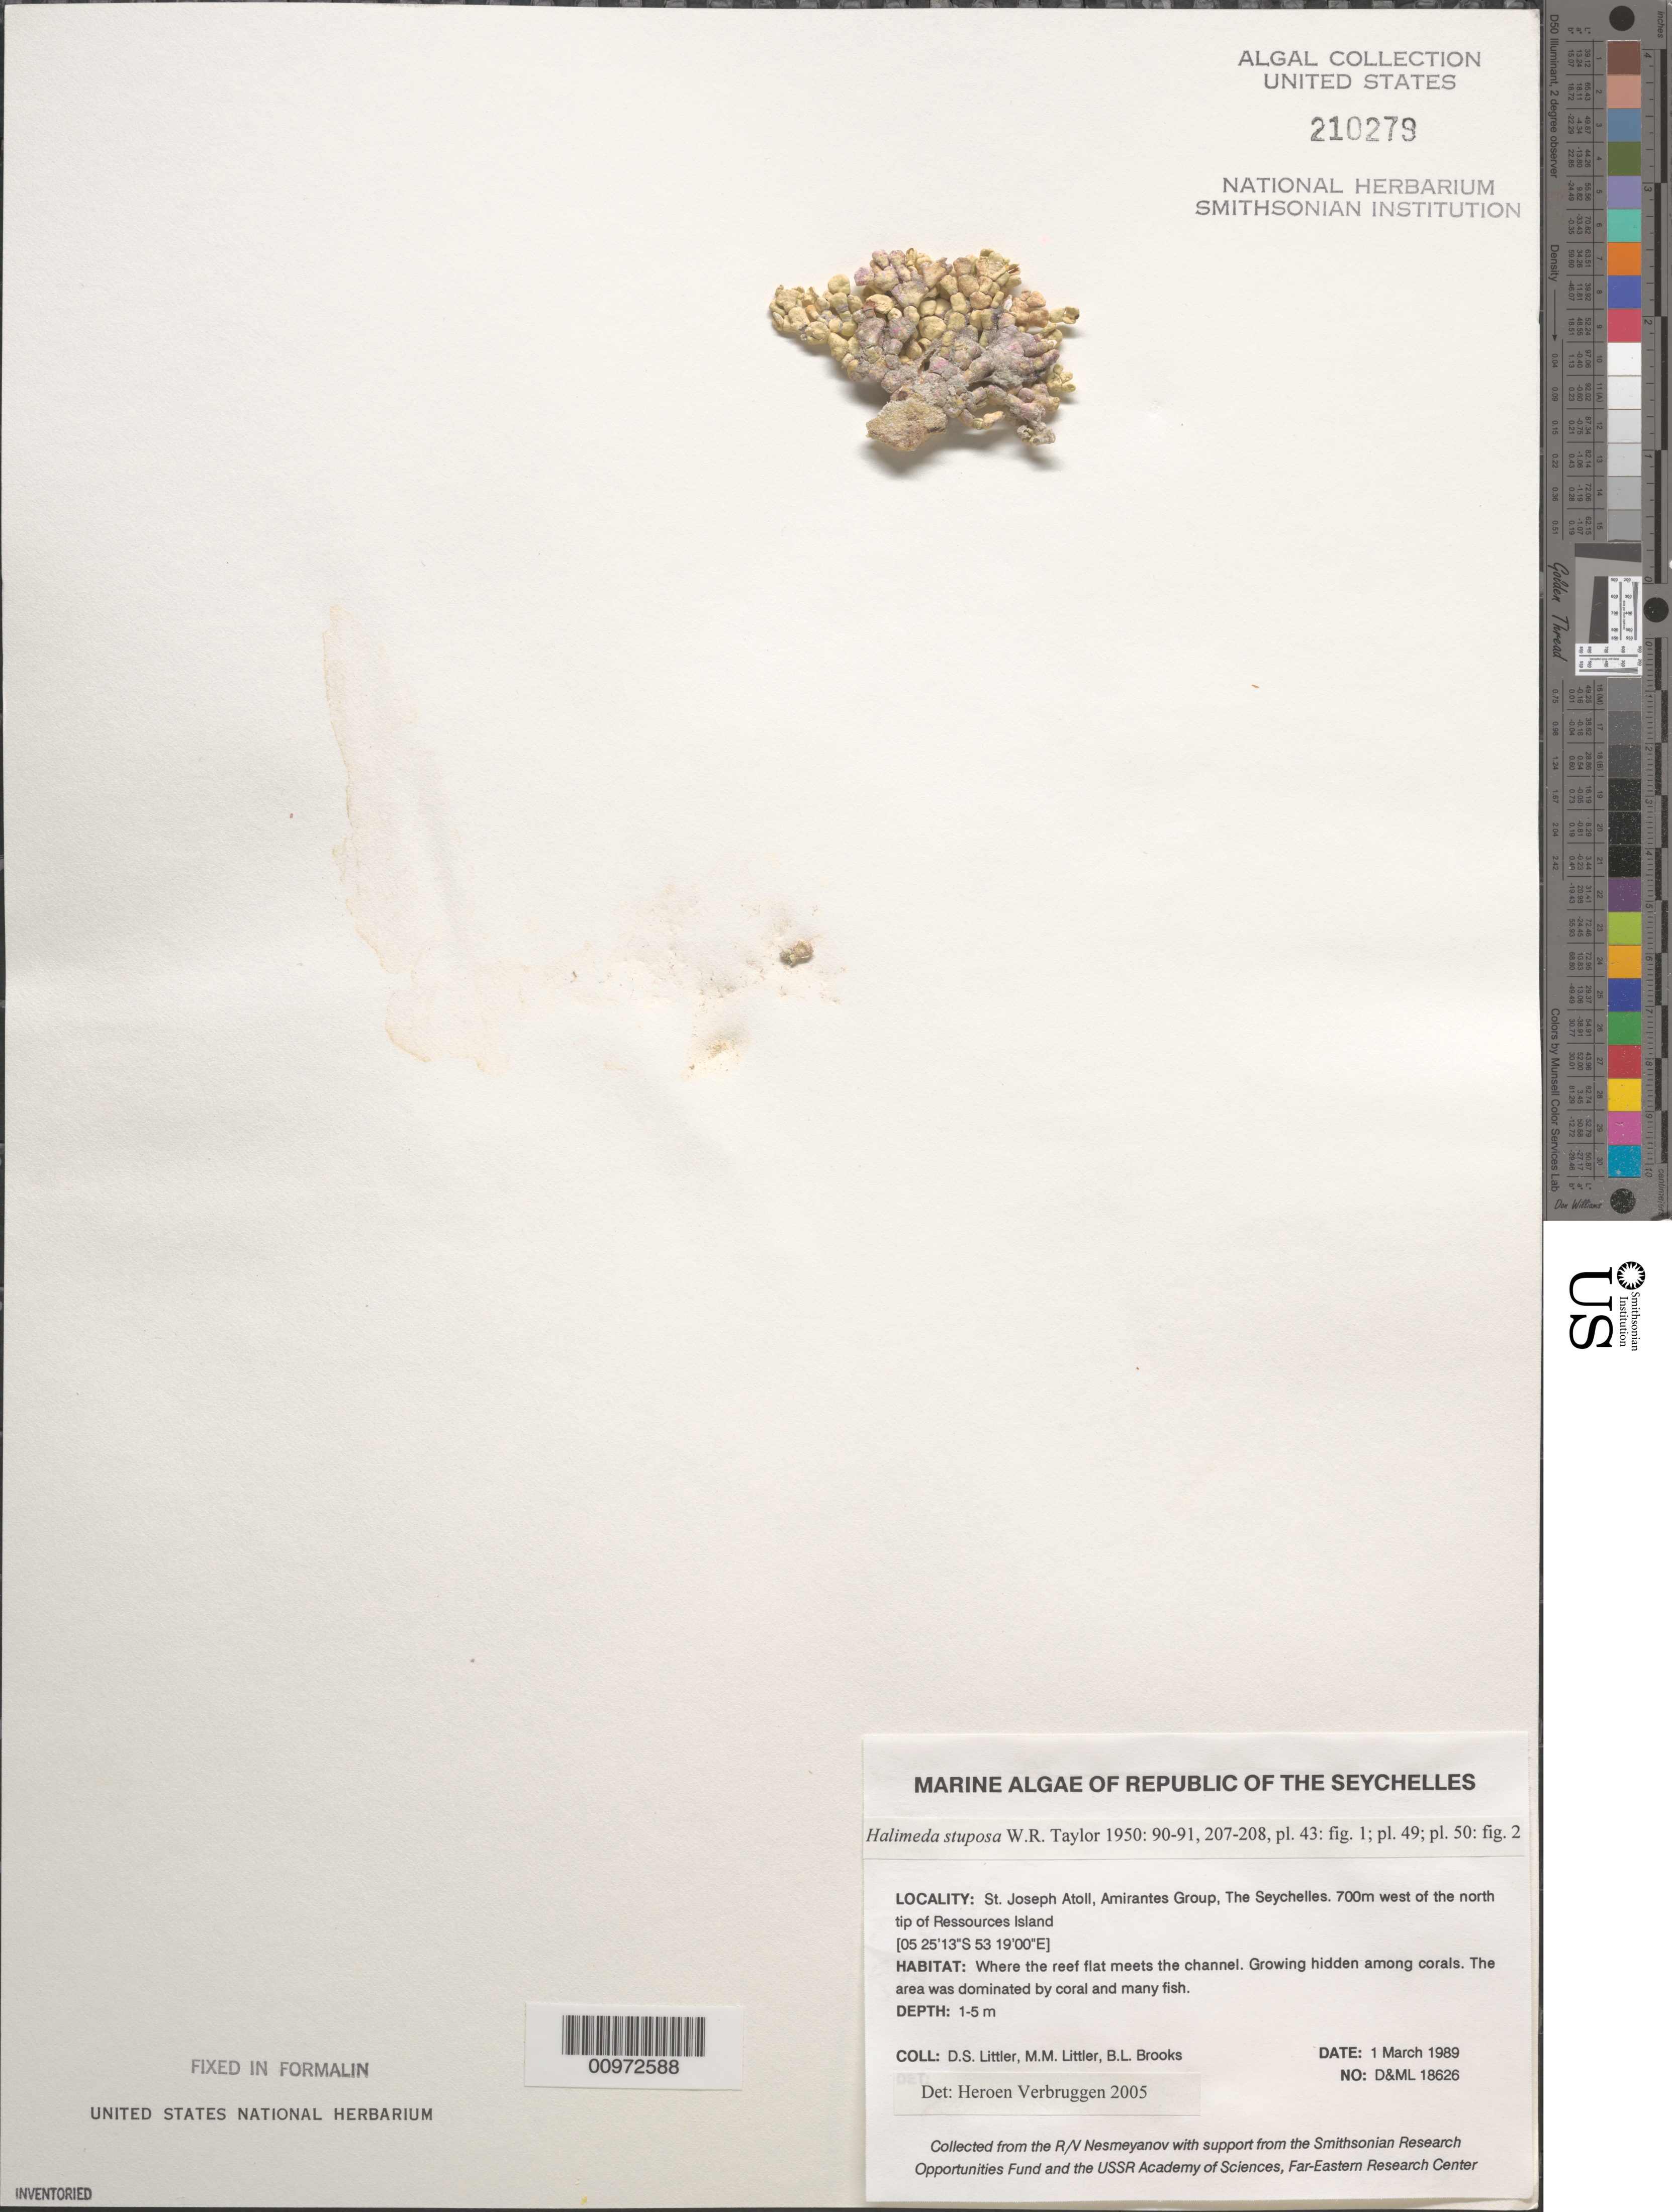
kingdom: Plantae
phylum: Chlorophyta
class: Ulvophyceae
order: Bryopsidales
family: Halimedaceae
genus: Halimeda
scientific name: Halimeda stuposa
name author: W.R. Taylor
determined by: Verbruggen, H.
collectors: D. S. Littler, M. M. Littler & B. Brooks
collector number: D&ML 18626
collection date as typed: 01 Mar 1989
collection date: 1989-03-01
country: Seychelles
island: St. Joseph Atoll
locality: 700 m west of north tip of Ressources Islet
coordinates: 05 25'13"S, 53 19'00"E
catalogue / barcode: US 210279